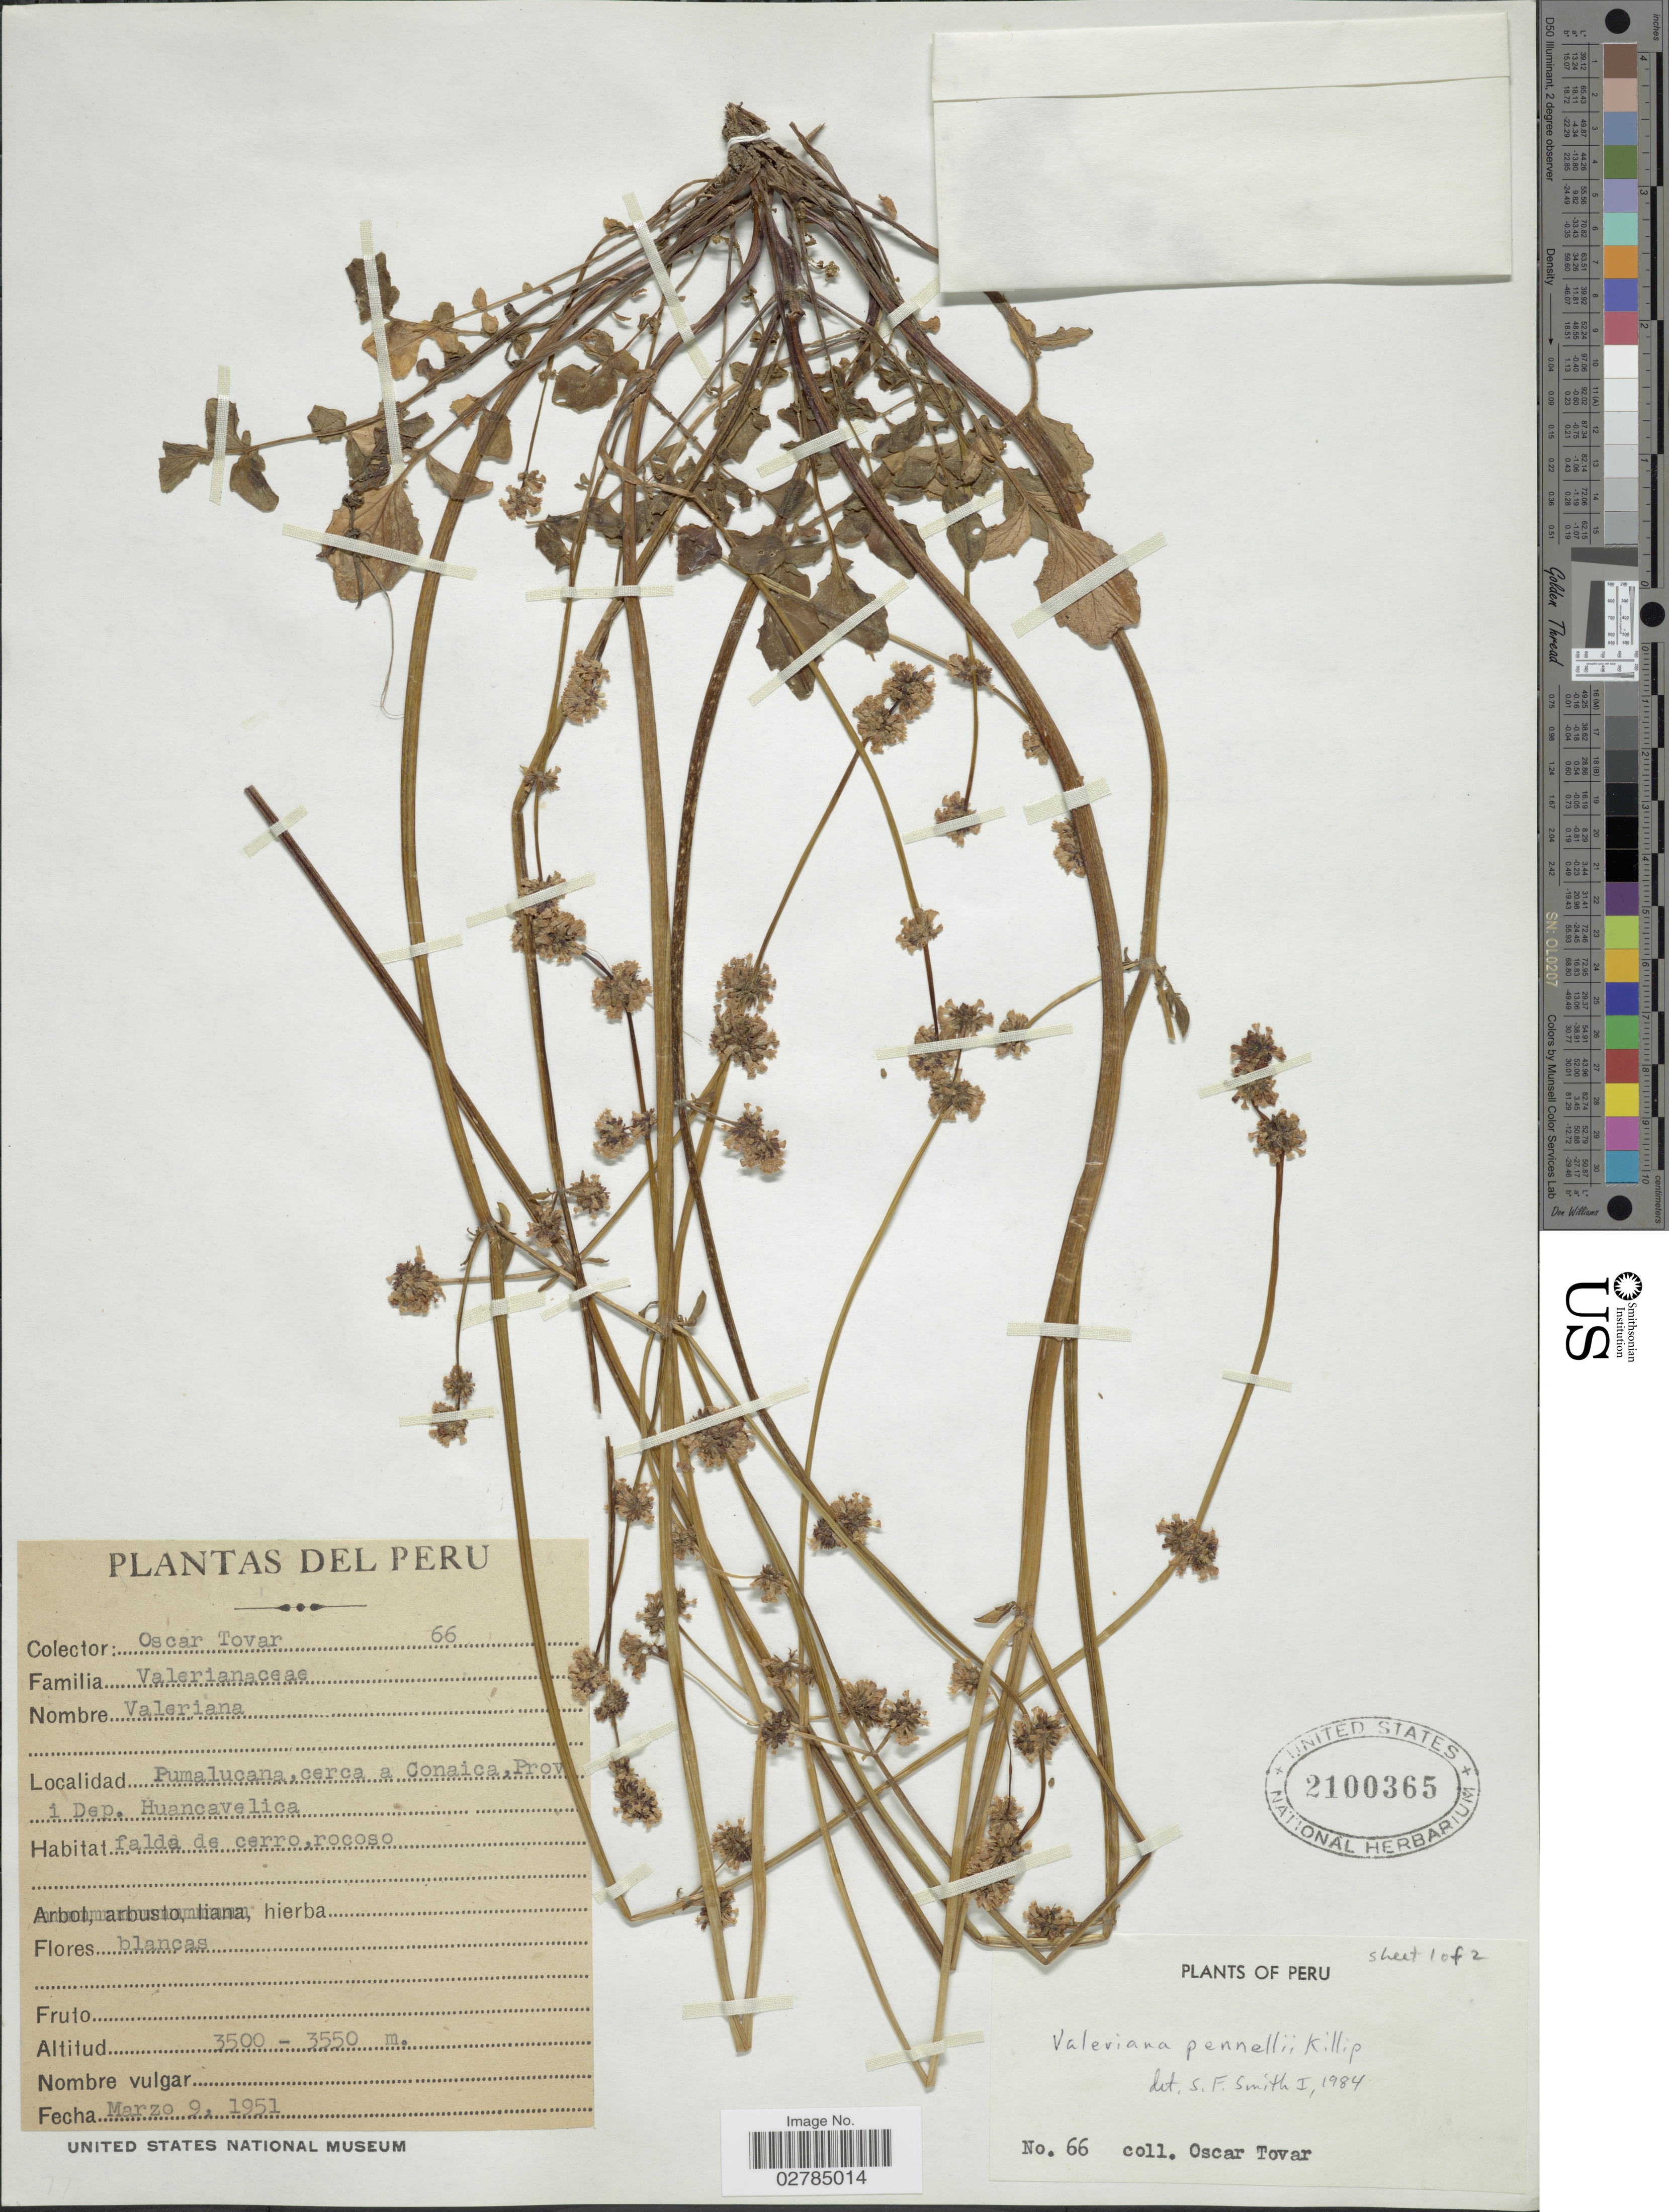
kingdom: Plantae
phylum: Tracheophyta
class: Magnoliopsida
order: Dipsacales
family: Caprifoliaceae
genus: Valeriana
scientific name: Valeriana pennellii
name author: Killip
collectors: Ó. Tovar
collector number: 66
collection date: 1951-03-09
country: Peru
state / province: Huancavelica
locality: Pumalucana, cerca a Conaica, Prov. i. Dep. Huancavelica.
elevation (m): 3500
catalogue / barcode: US 2100365